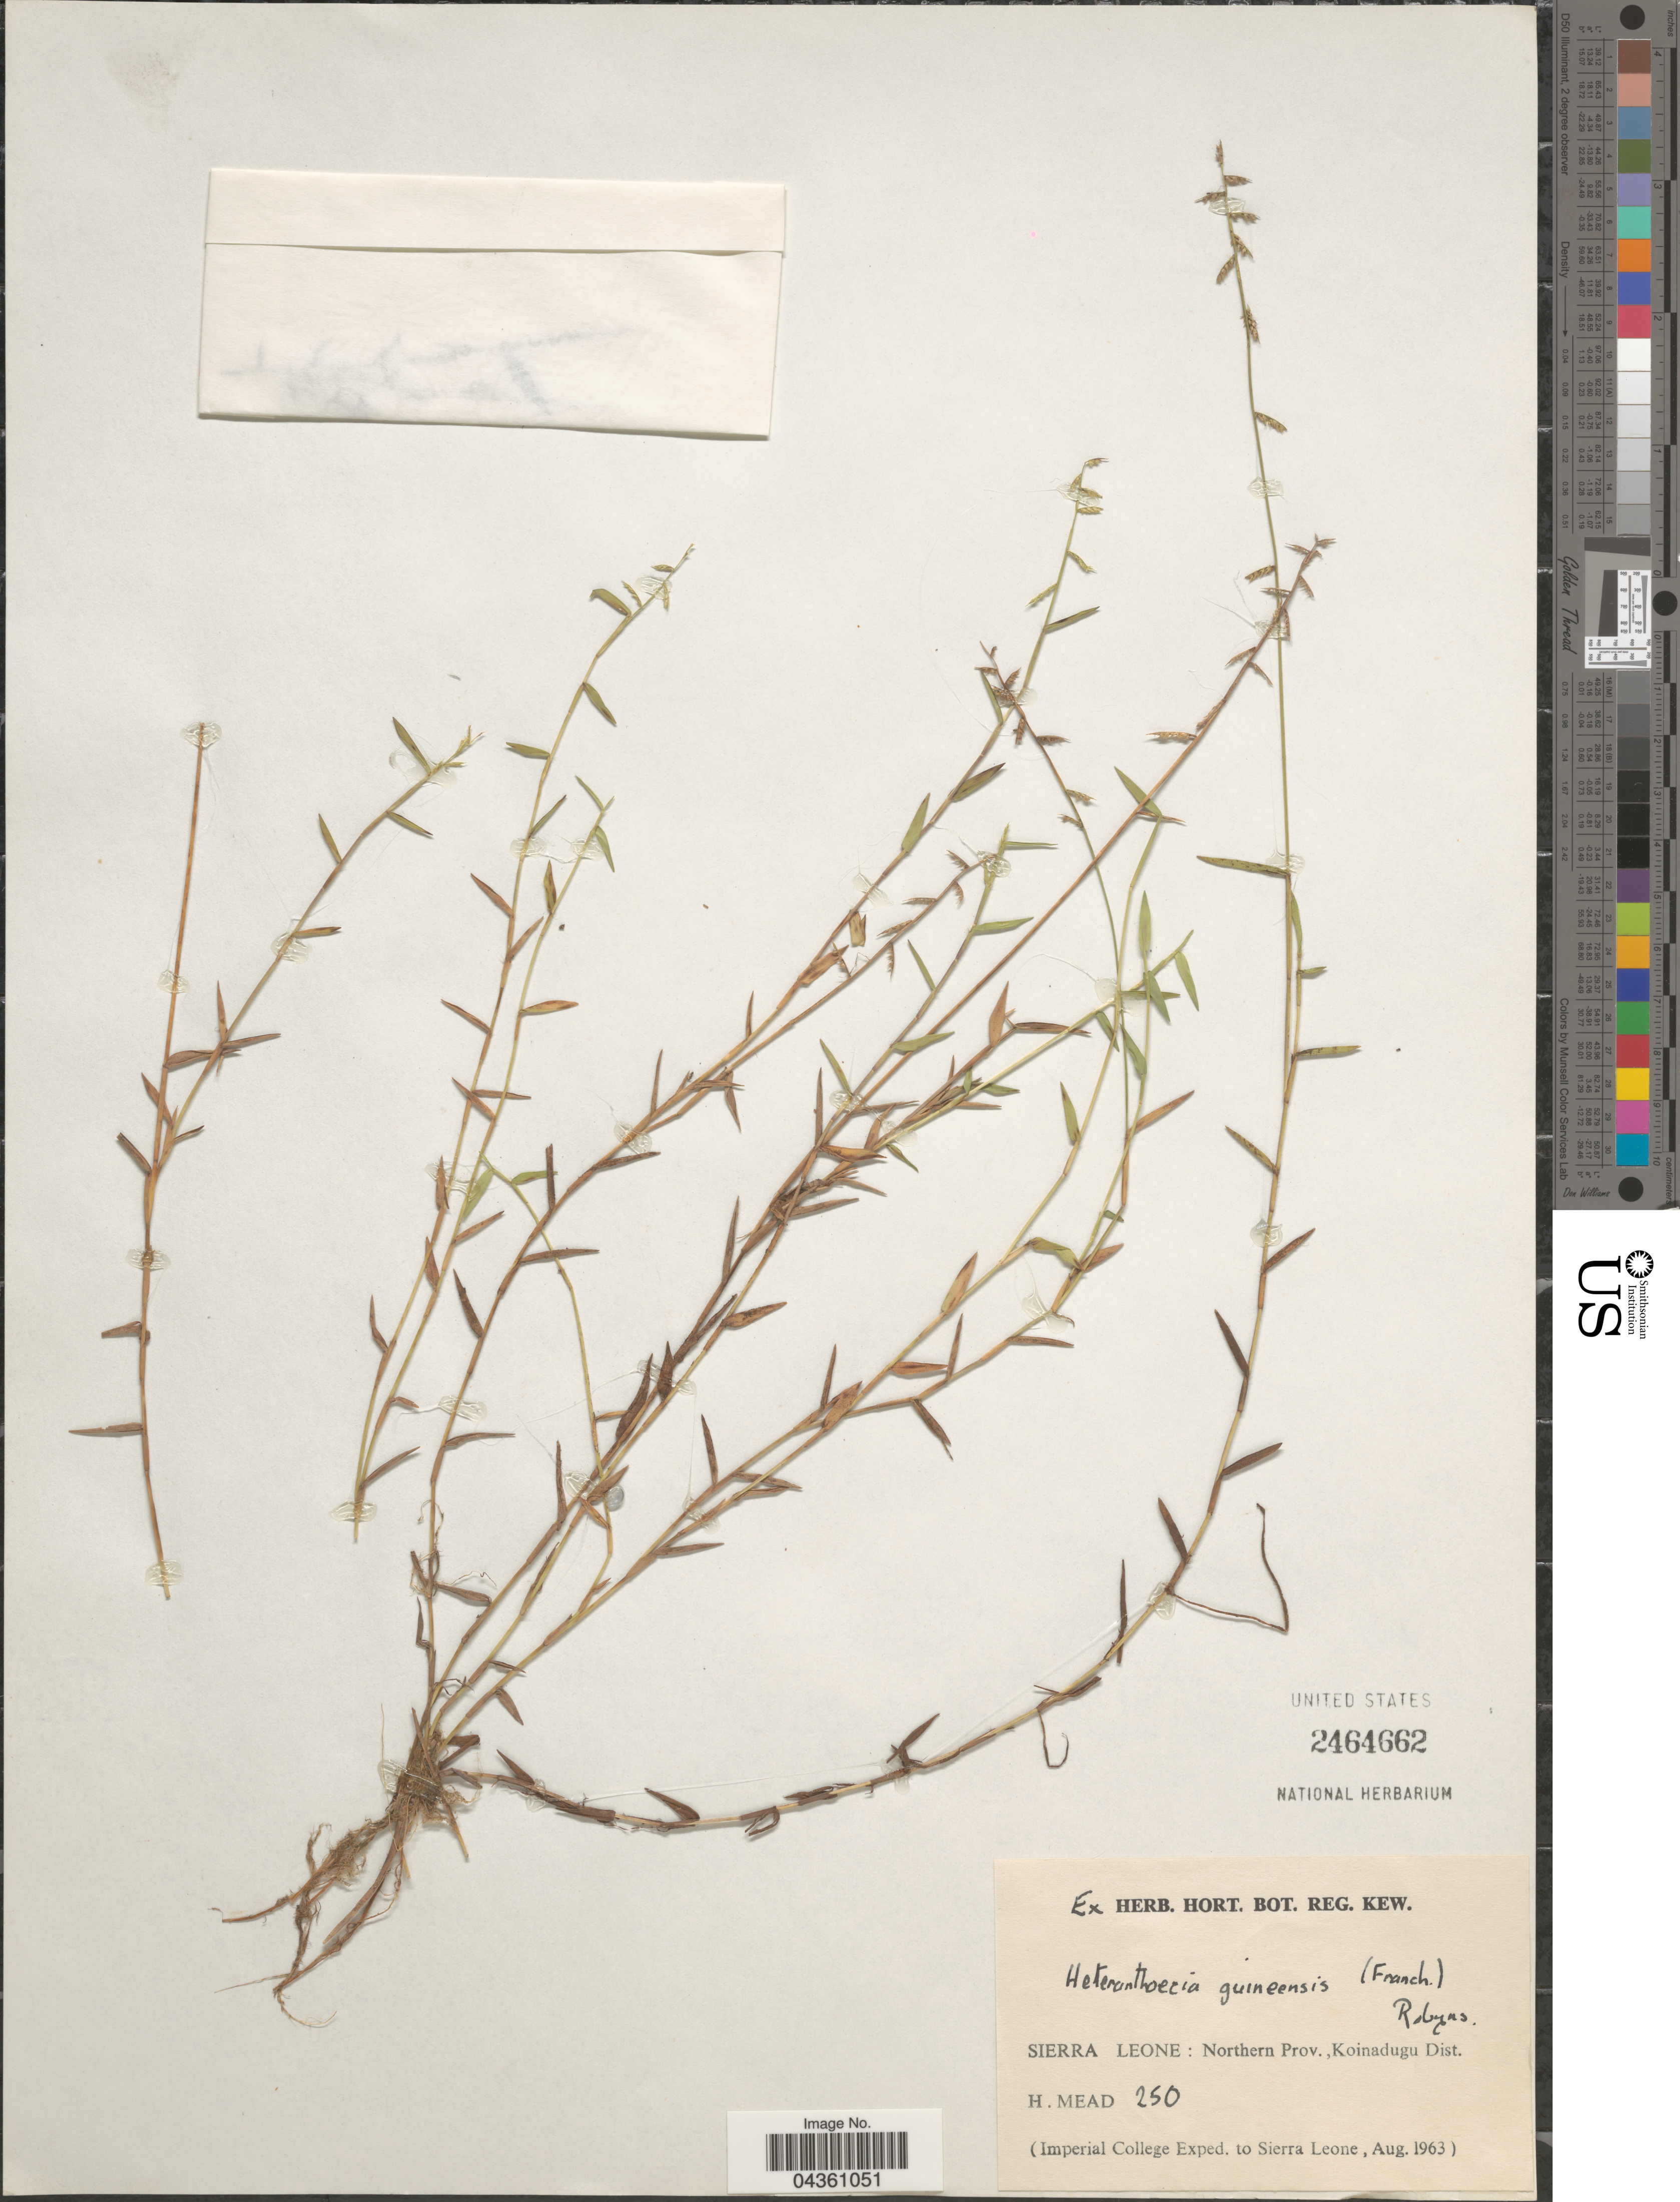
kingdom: Plantae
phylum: Tracheophyta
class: Liliopsida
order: Poales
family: Poaceae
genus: Heteranthoecia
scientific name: Heteranthoecia guineensis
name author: (Franch.) Robyns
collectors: H. Mead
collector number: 250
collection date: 1963-08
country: Sierra Leone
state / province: Northern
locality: Koinadugu Dist. (Imperial College Exped. to Sierra Leone, Aug. 1963).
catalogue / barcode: US 2464662